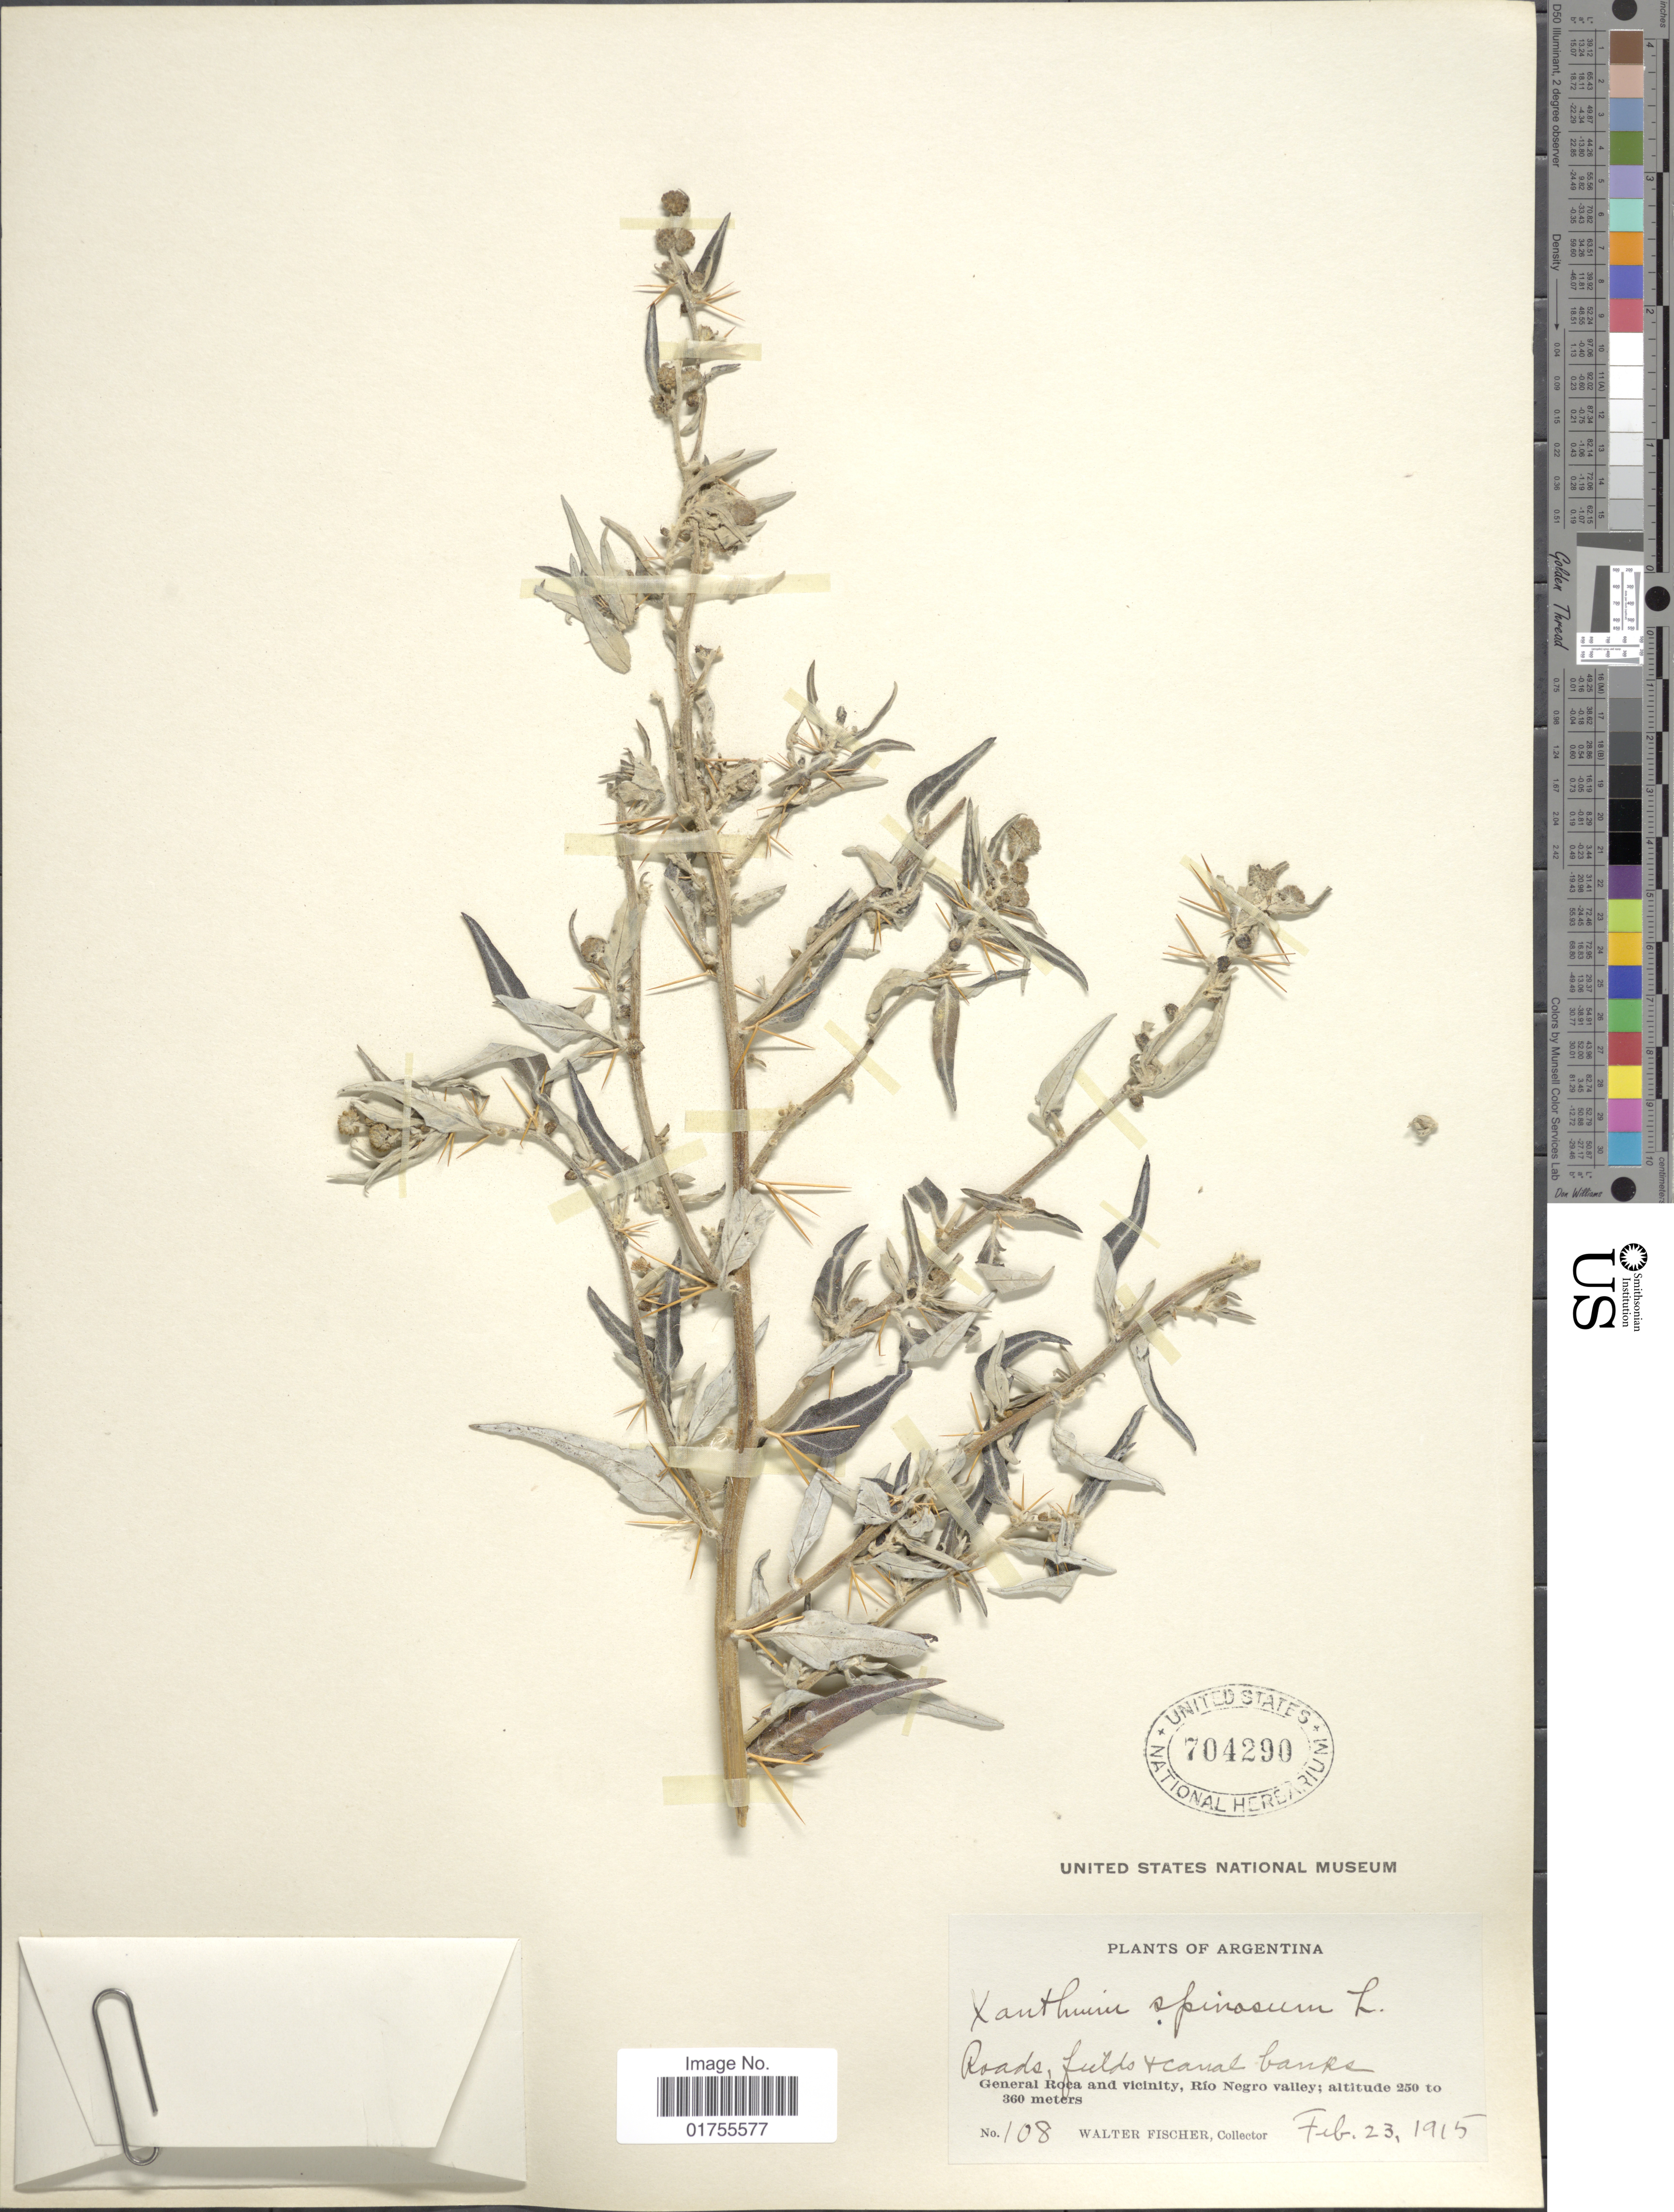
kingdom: Plantae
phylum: Tracheophyta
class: Magnoliopsida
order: Asterales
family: Asteraceae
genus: Xanthium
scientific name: Xanthium spinosum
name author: L.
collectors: W. Fischer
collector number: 108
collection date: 1915-02-23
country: Argentina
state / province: Rio Negro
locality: General Roca and vicinity, Rio Negro valley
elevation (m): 250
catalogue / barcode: US 704290